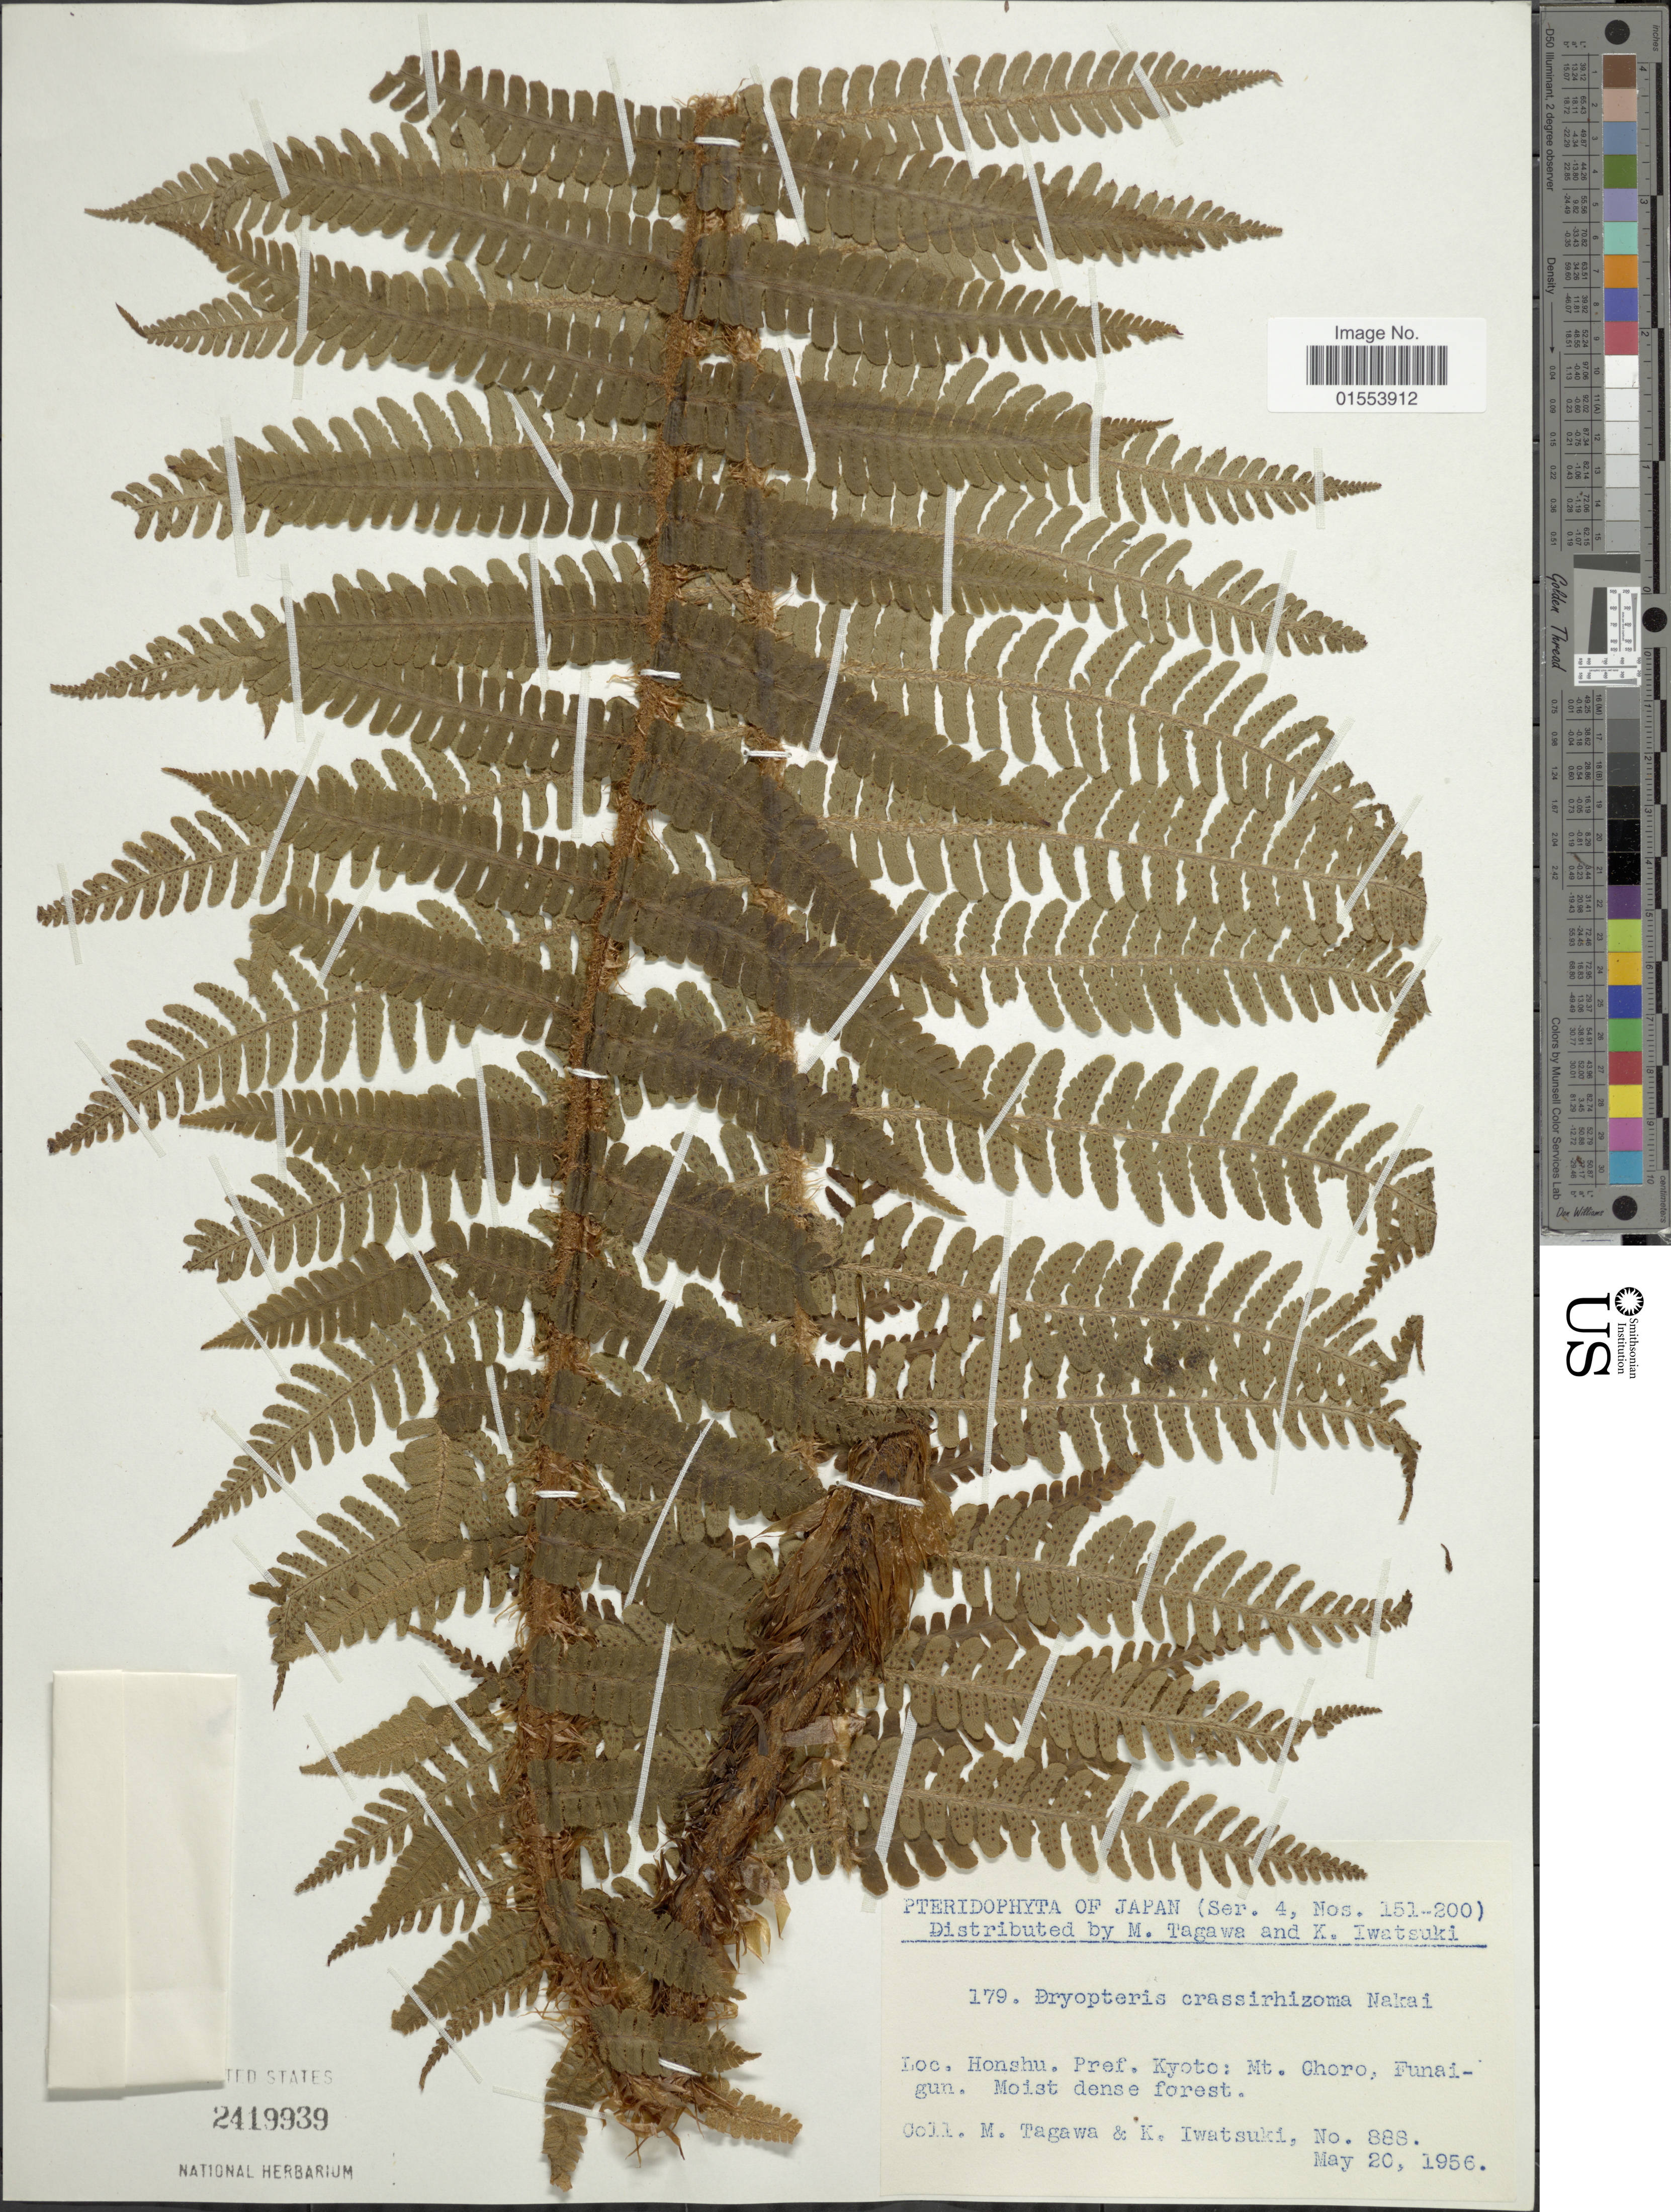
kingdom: Plantae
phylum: Tracheophyta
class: Polypodiopsida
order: Polypodiales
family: Dryopteridaceae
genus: Dryopteris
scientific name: Dryopteris crassirhizoma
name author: Nakai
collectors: M. Tagawa & K. Iwatsuki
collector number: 88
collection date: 1956-05-20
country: Japan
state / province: Kyoto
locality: Japan. Honshu. Pref. Kyoto: Mt. Choro, Funai-gun.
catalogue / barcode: US 2419939